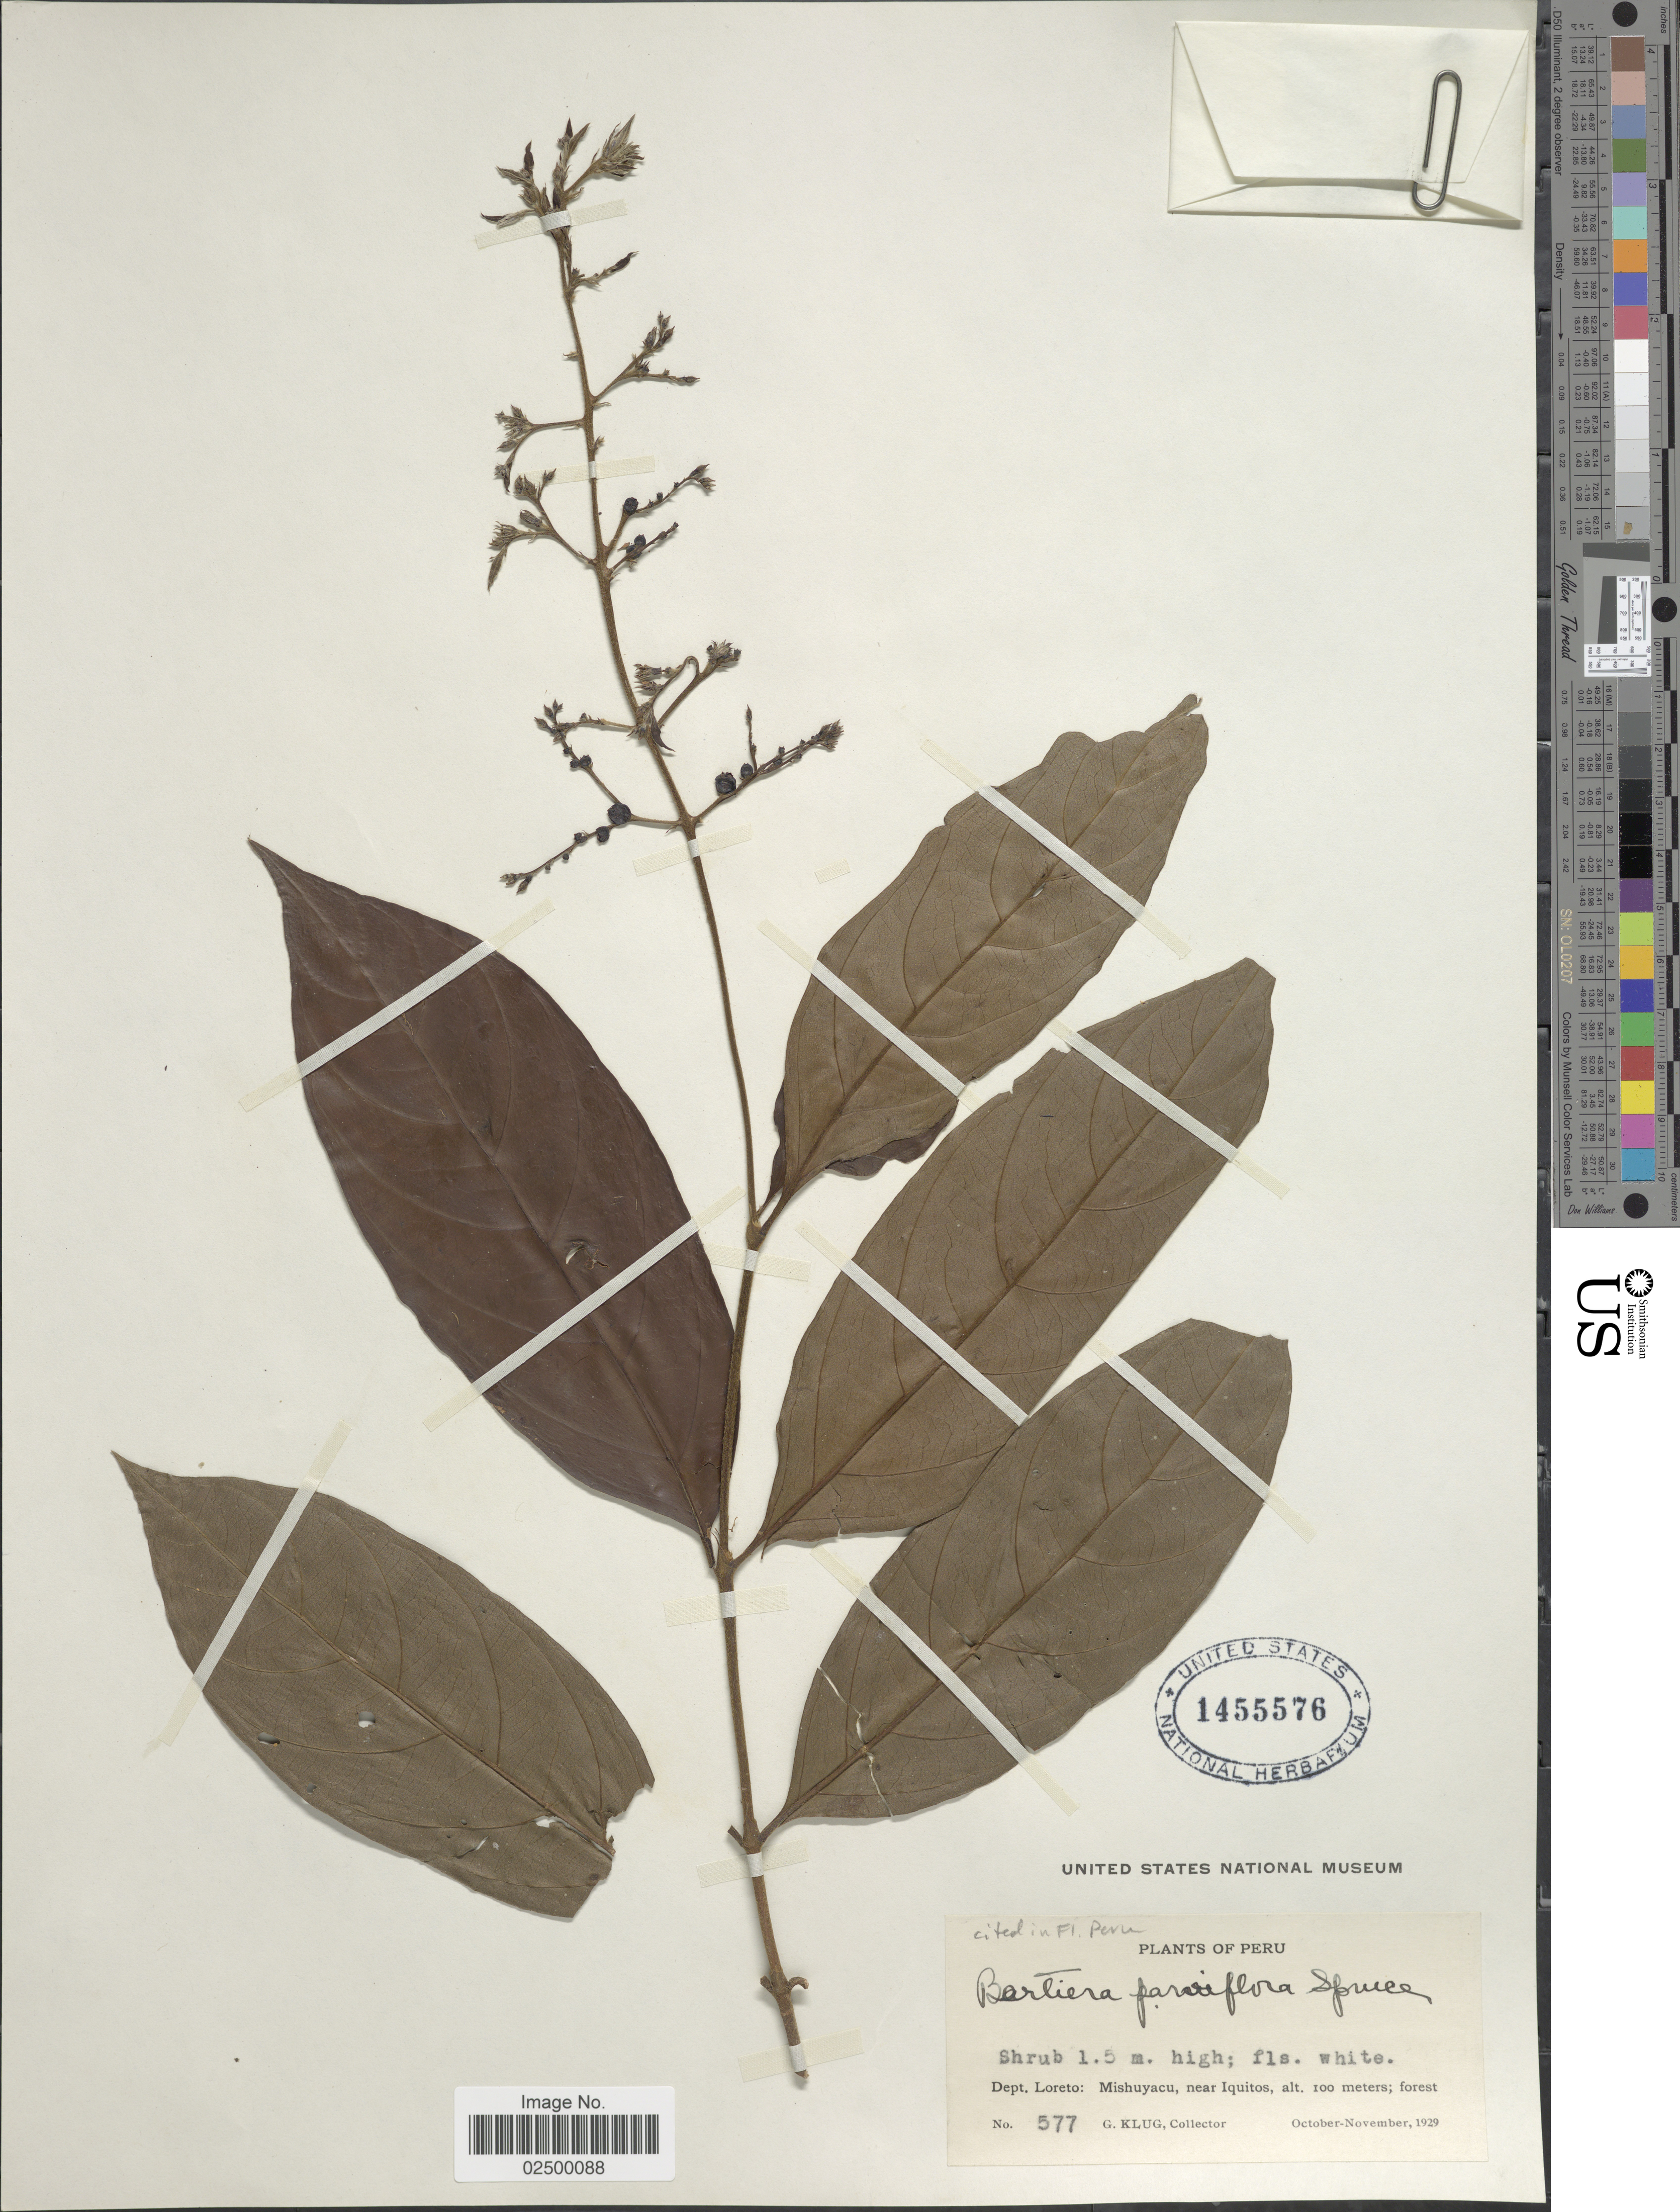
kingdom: Plantae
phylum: Tracheophyta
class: Magnoliopsida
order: Gentianales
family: Rubiaceae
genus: Bertiera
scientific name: Bertiera parviflora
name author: Spruce ex K. Schum.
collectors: G. Klug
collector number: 577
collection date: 1929-10/1929-11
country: Peru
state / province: Loreto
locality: Mishuyacu, near Iquitos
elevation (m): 100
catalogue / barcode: US 1455576